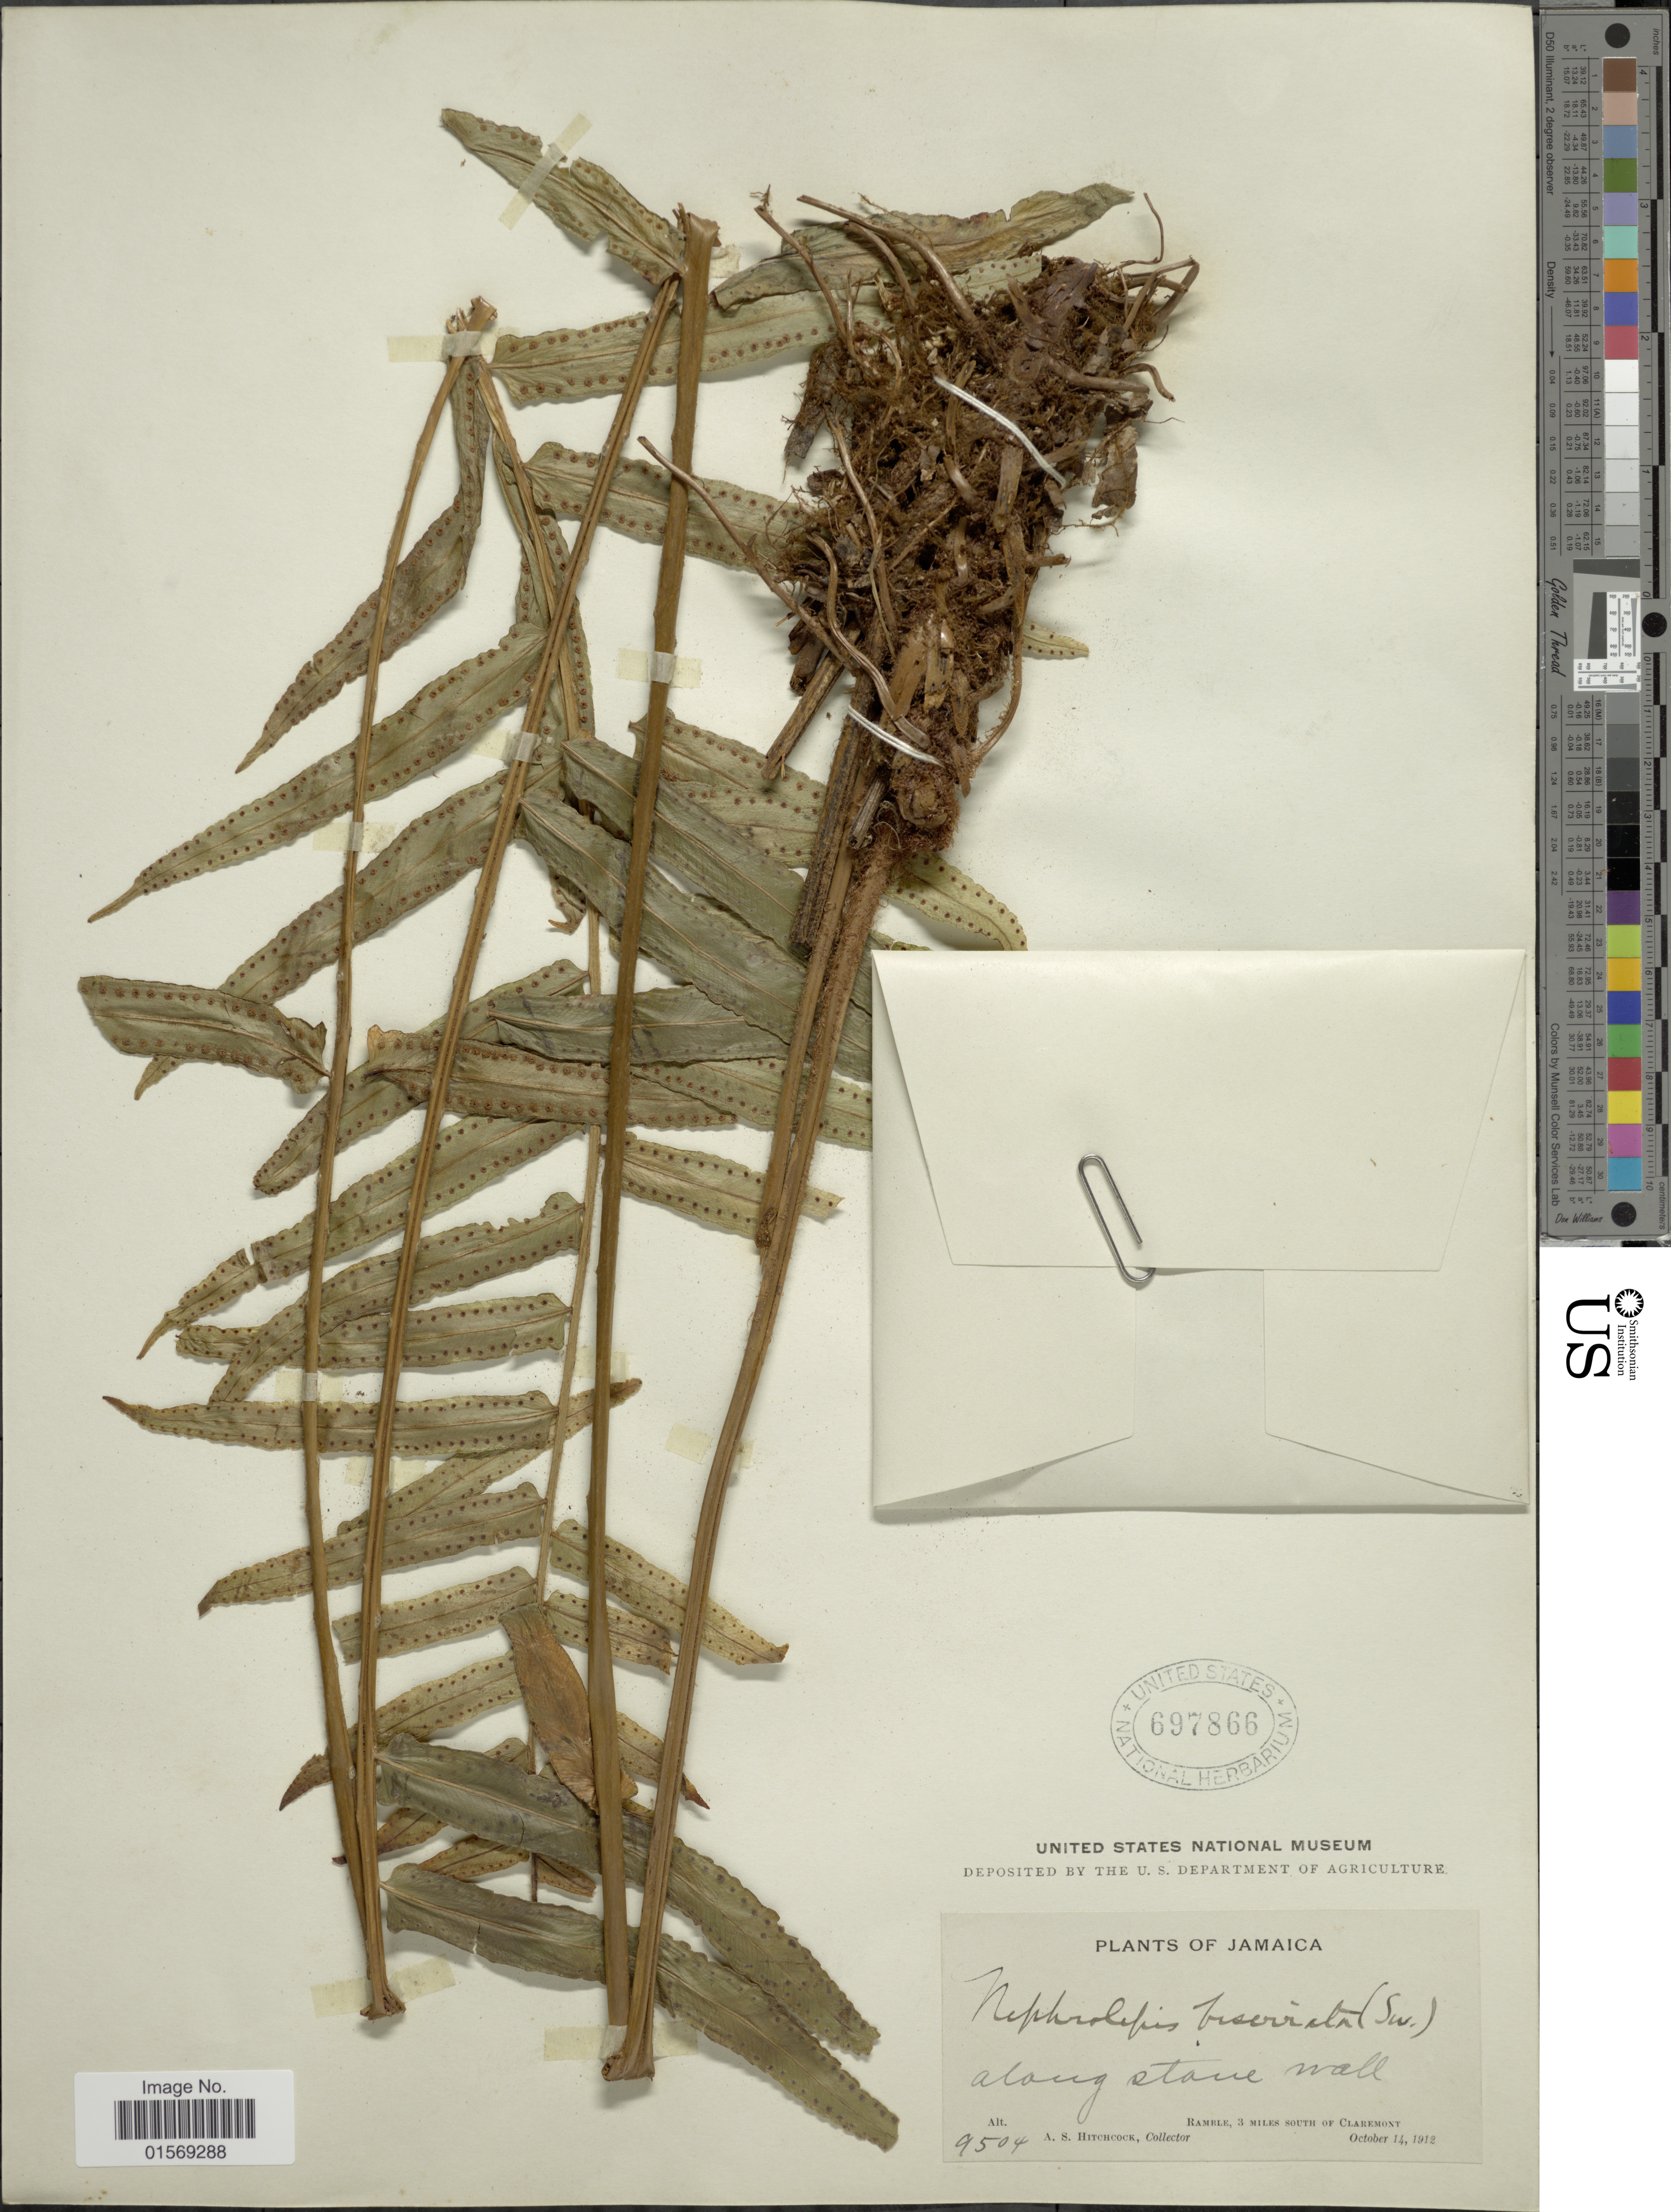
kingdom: Plantae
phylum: Tracheophyta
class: Polypodiopsida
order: Polypodiales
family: Nephrolepidaceae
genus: Nephrolepis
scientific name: Nephrolepis biserrata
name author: (Sw.) Schott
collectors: A. S. Hitchcock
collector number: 9504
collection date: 1912-10-14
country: Jamaica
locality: Jamaica, Ramble, 3 miles south of Claremont.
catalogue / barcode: US 697866